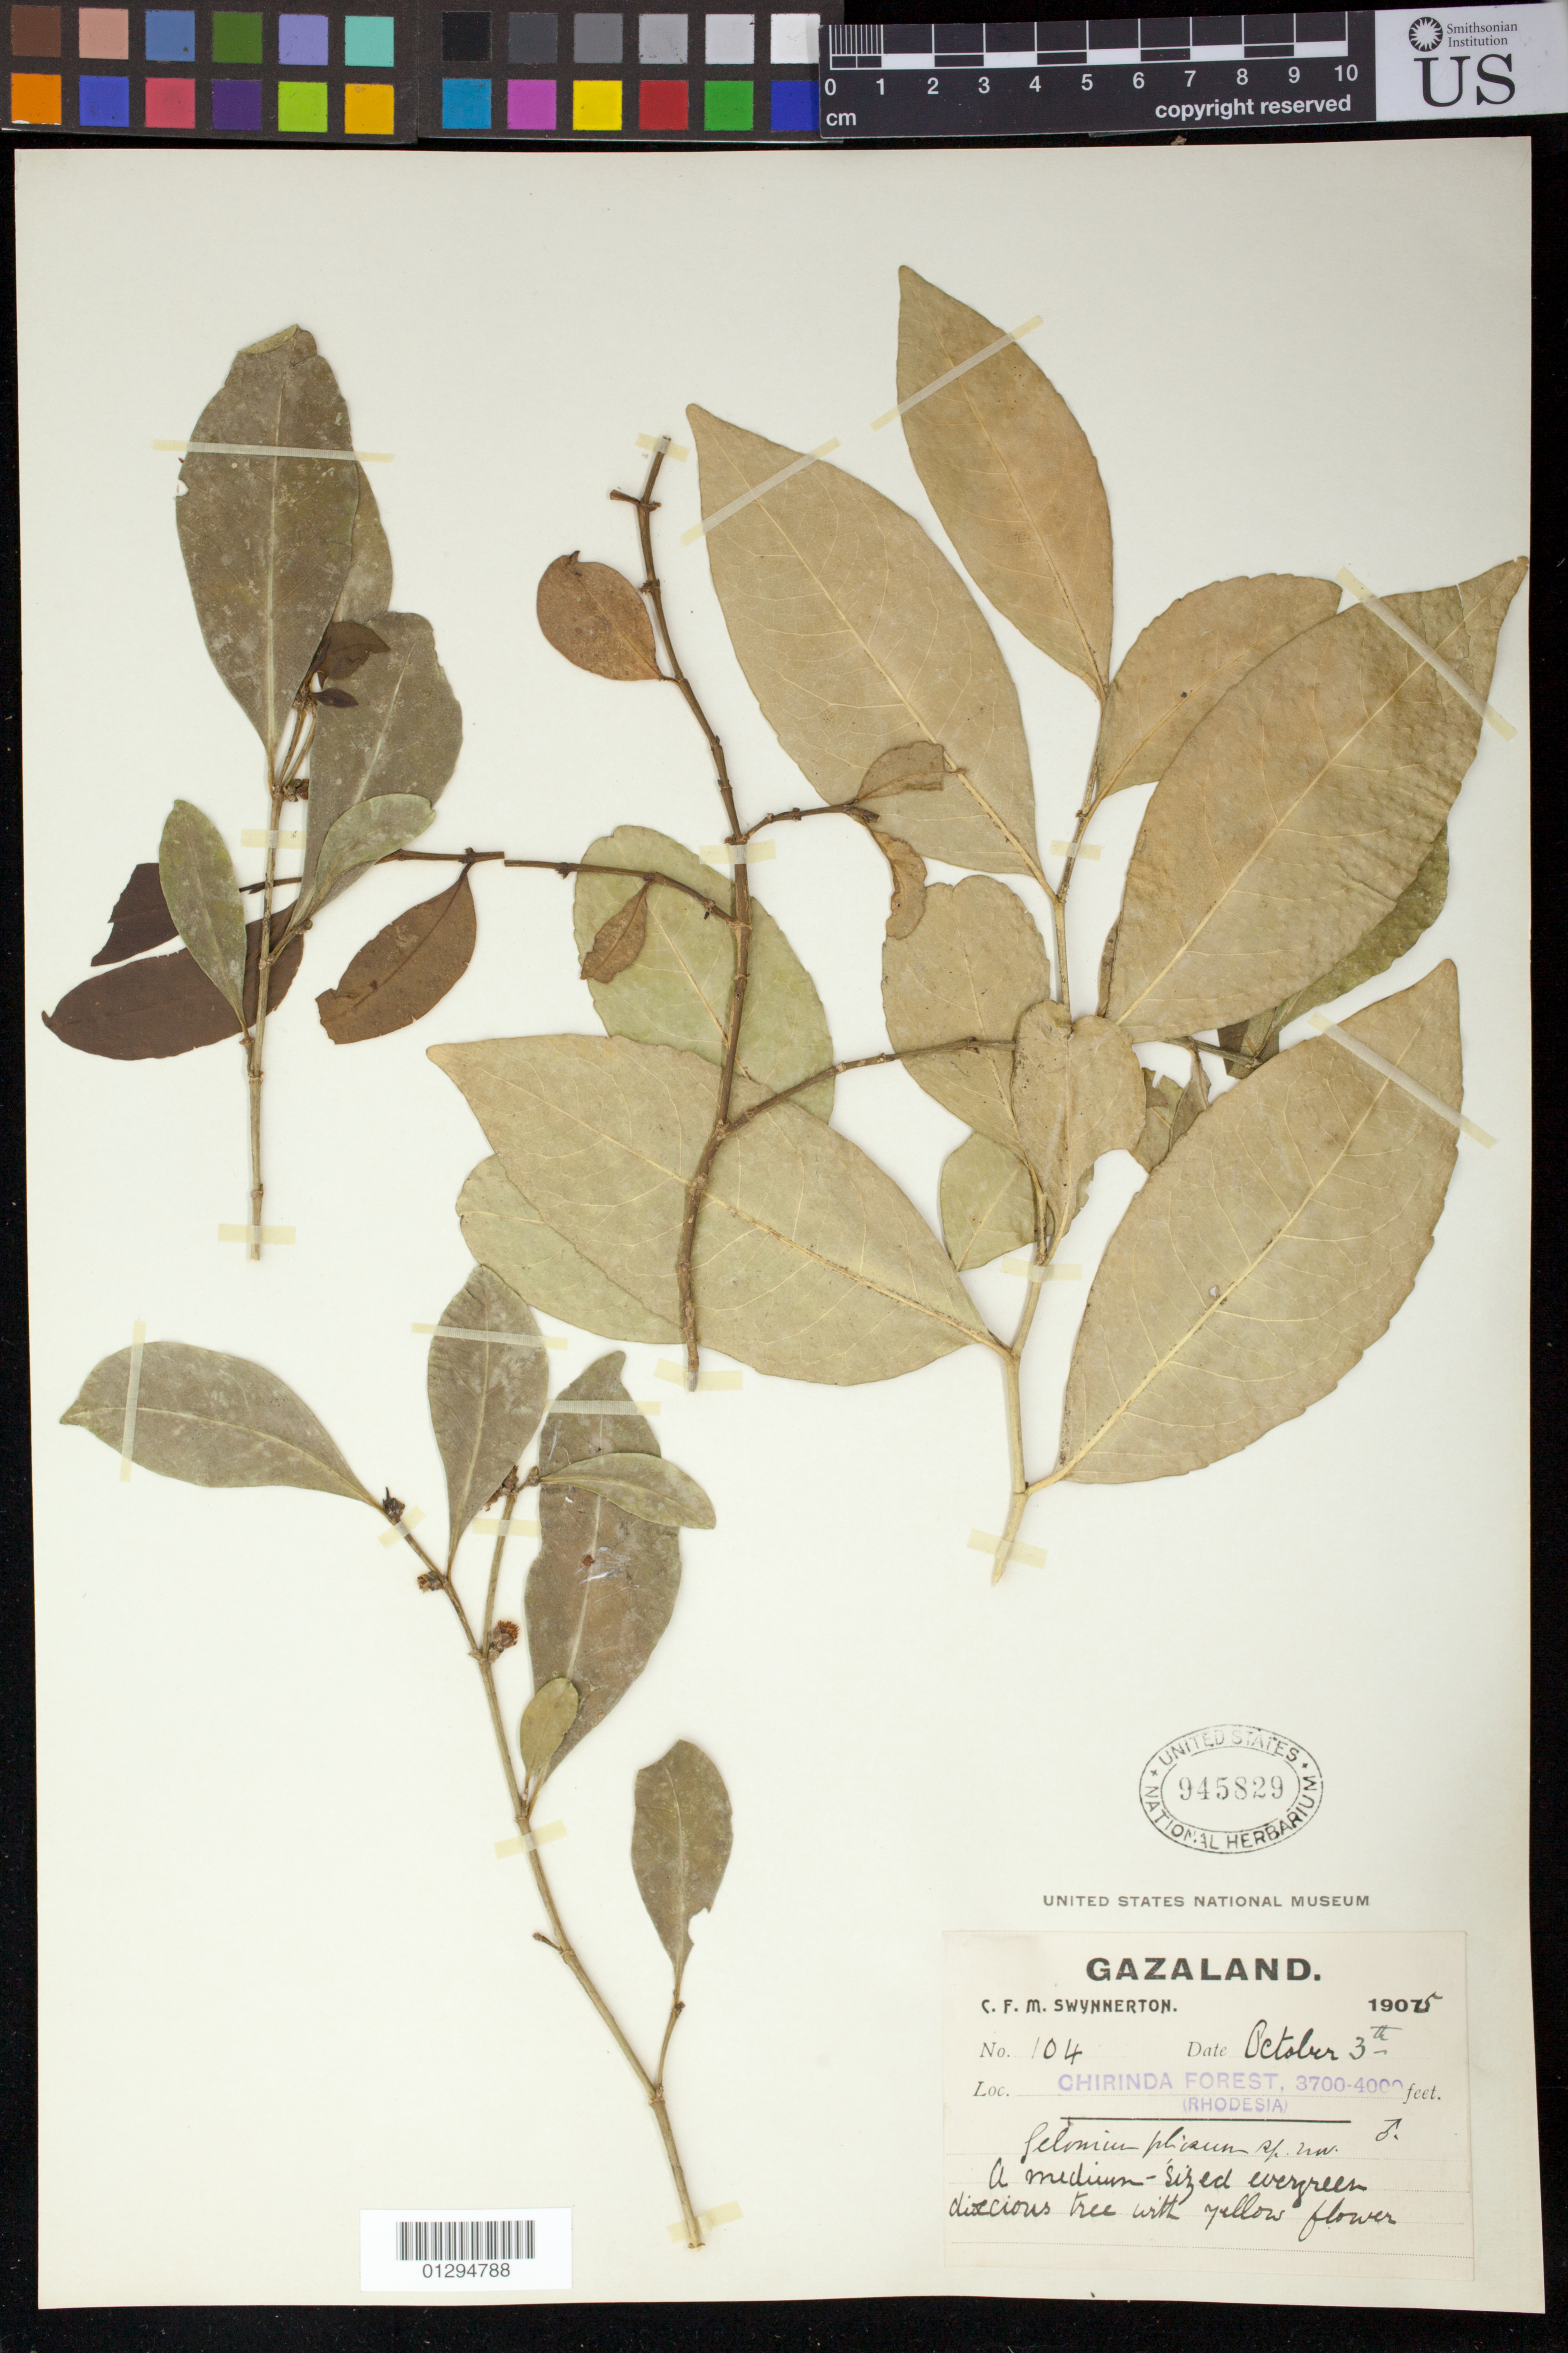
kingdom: Plantae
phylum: Tracheophyta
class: Magnoliopsida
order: Malpighiales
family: Euphorbiaceae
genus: Suregada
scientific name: Suregada procera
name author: (Prain) Croizat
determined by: Strong, Mark T., (BOT), Smithsonian Institution - National Museum of Natural History (UNITED STATES)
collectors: C. Swynnerton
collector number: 104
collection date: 1905-10-03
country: Zimbabwe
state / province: Manicaland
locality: Chirinda Forest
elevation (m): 1128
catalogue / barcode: US 945829